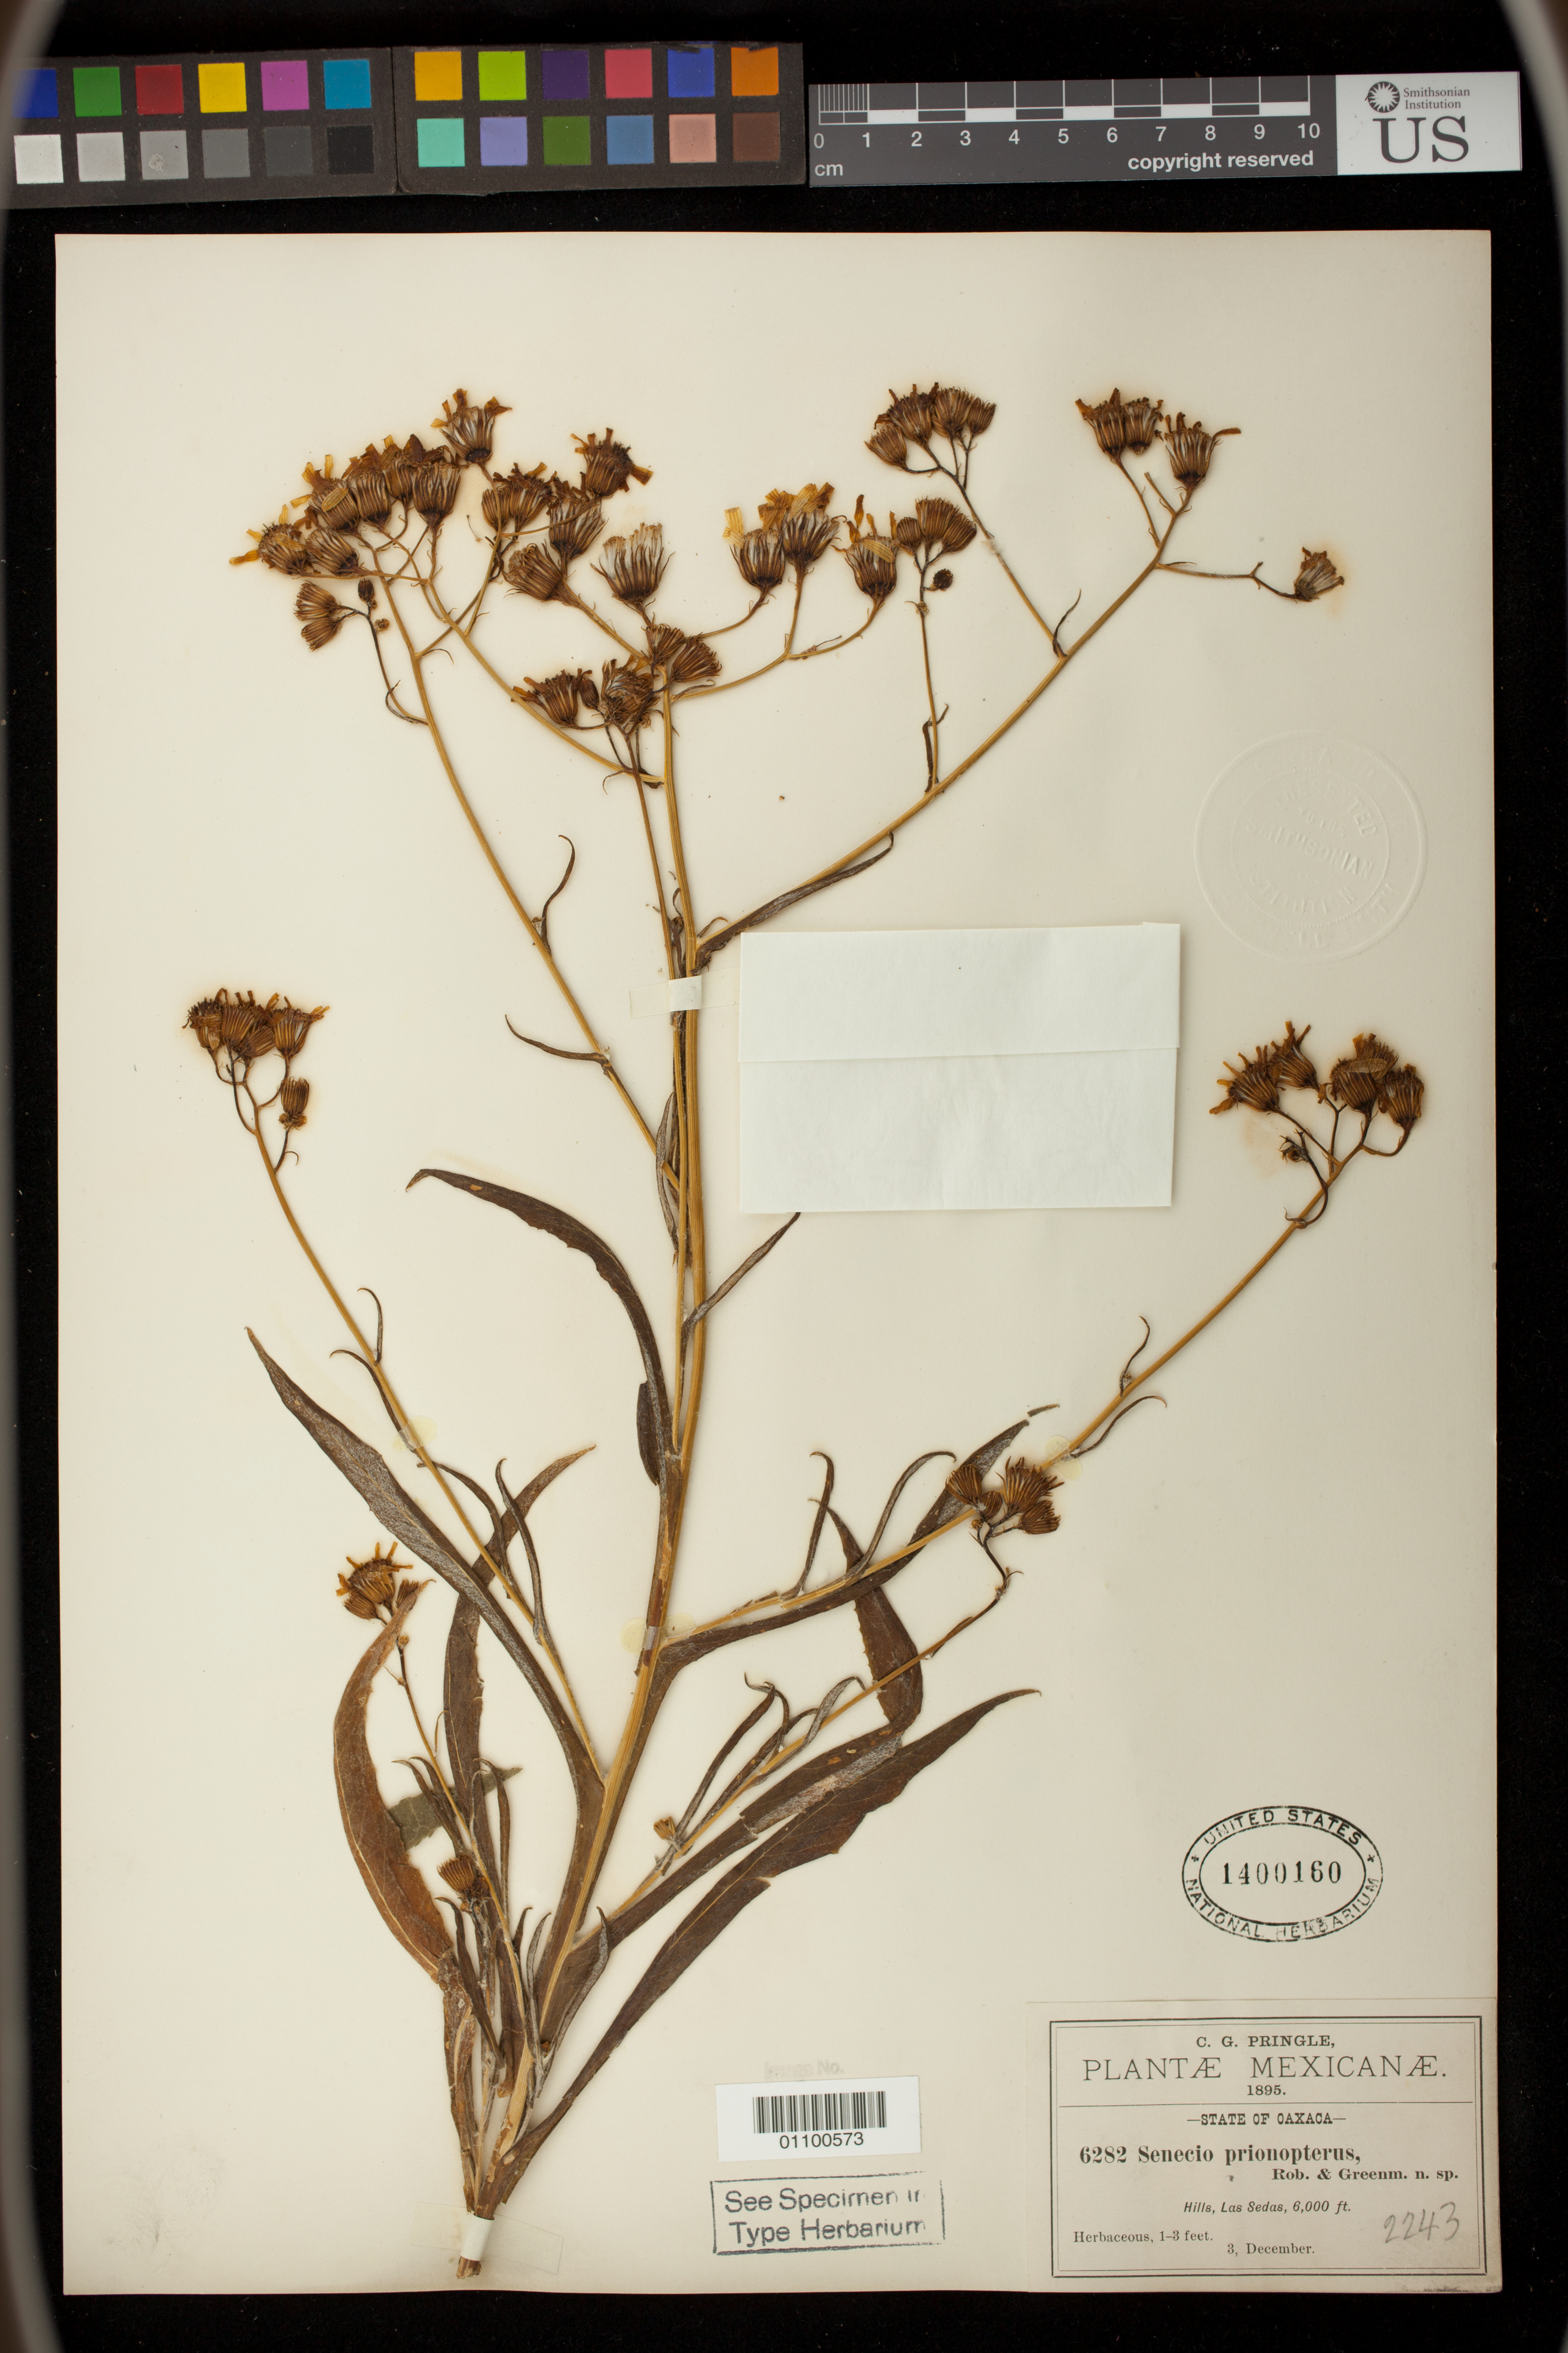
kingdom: Plantae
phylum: Tracheophyta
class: Magnoliopsida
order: Asterales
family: Asteraceae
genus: Senecio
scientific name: Senecio prionopterus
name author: B.L. Rob. & Greenm.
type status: Isotype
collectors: C. G. Pringle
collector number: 6282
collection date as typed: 03 Dec 1895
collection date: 1895-12-03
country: Mexico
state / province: Oaxaca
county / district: Elta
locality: Las Sedas.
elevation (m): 1829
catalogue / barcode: US 1400160